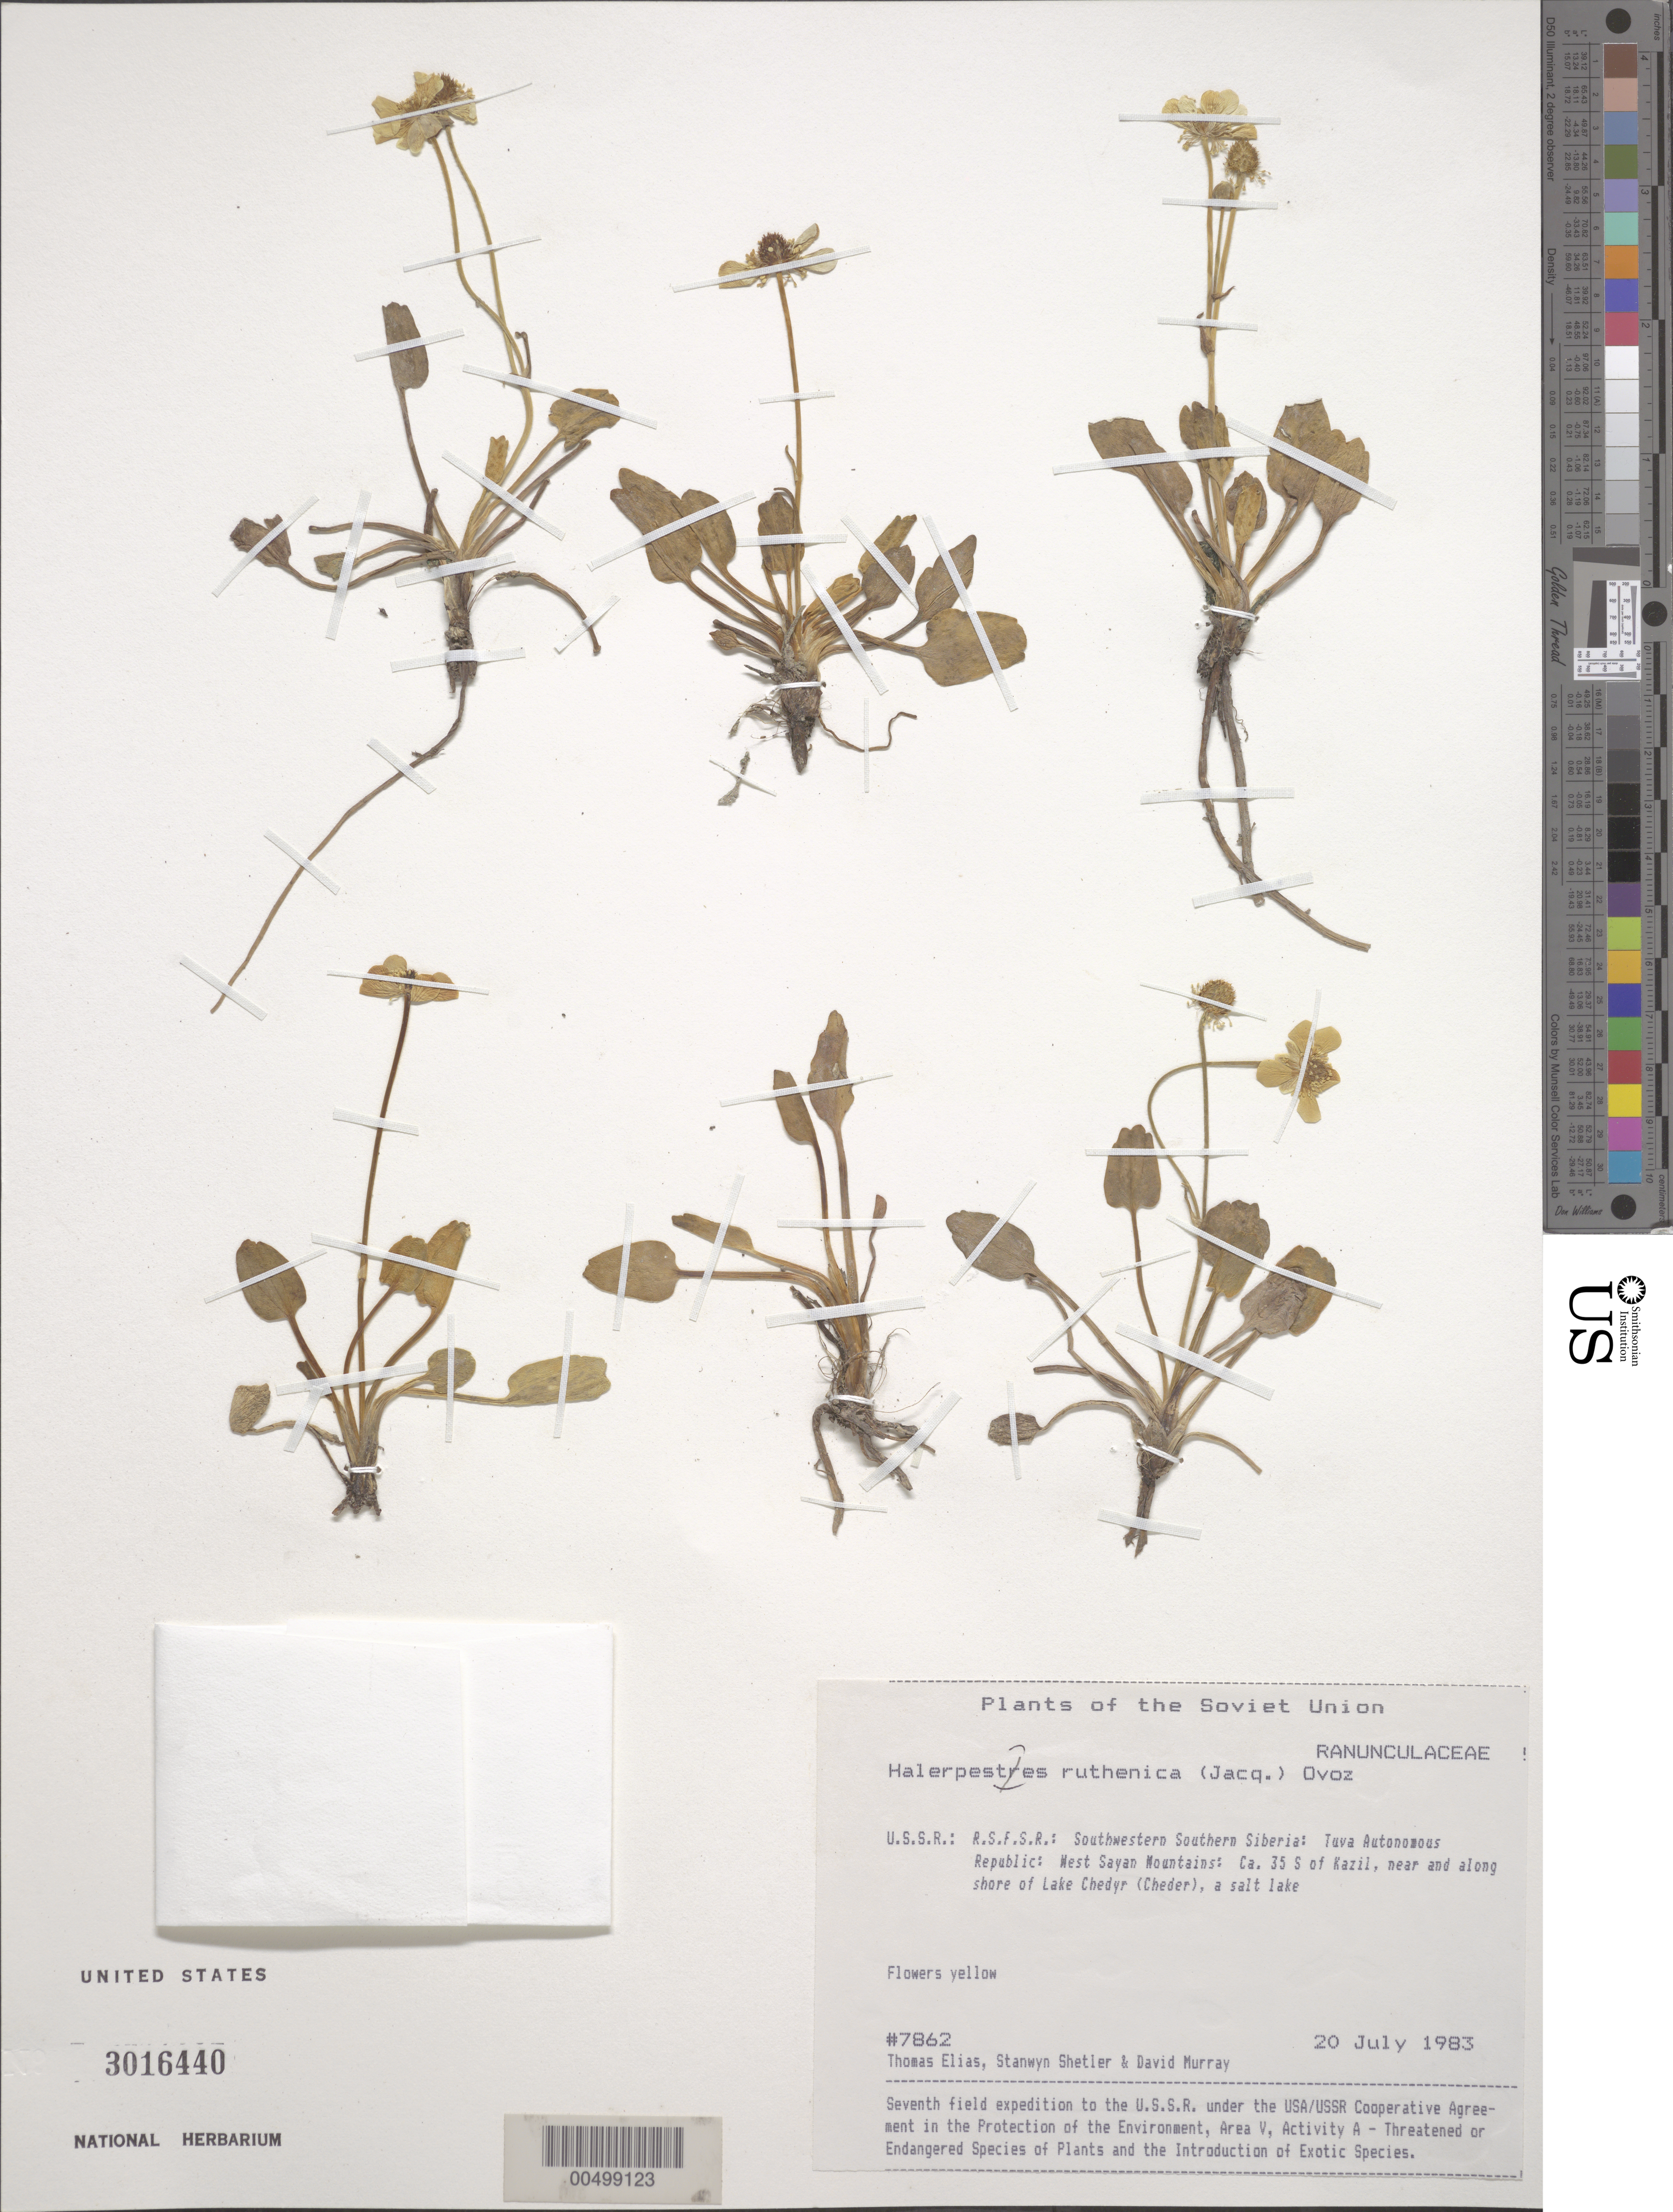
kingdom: Plantae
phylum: Tracheophyta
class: Magnoliopsida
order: Ranunculales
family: Ranunculaceae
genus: Halerpestes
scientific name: Halerpestes ruthenica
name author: (Jacq.) Ovoz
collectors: T. Elias, S. Shetler & D. F. Murray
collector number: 7862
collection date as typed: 20 Jul 1983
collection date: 1983-07-20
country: Russian Federation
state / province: Tuva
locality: West Sayan Mountains, ca. 35 [km] S of Kazil [Kyzyl], near and along shore of Lake Chedyr (Cheder)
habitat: salt lake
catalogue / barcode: US 3016440